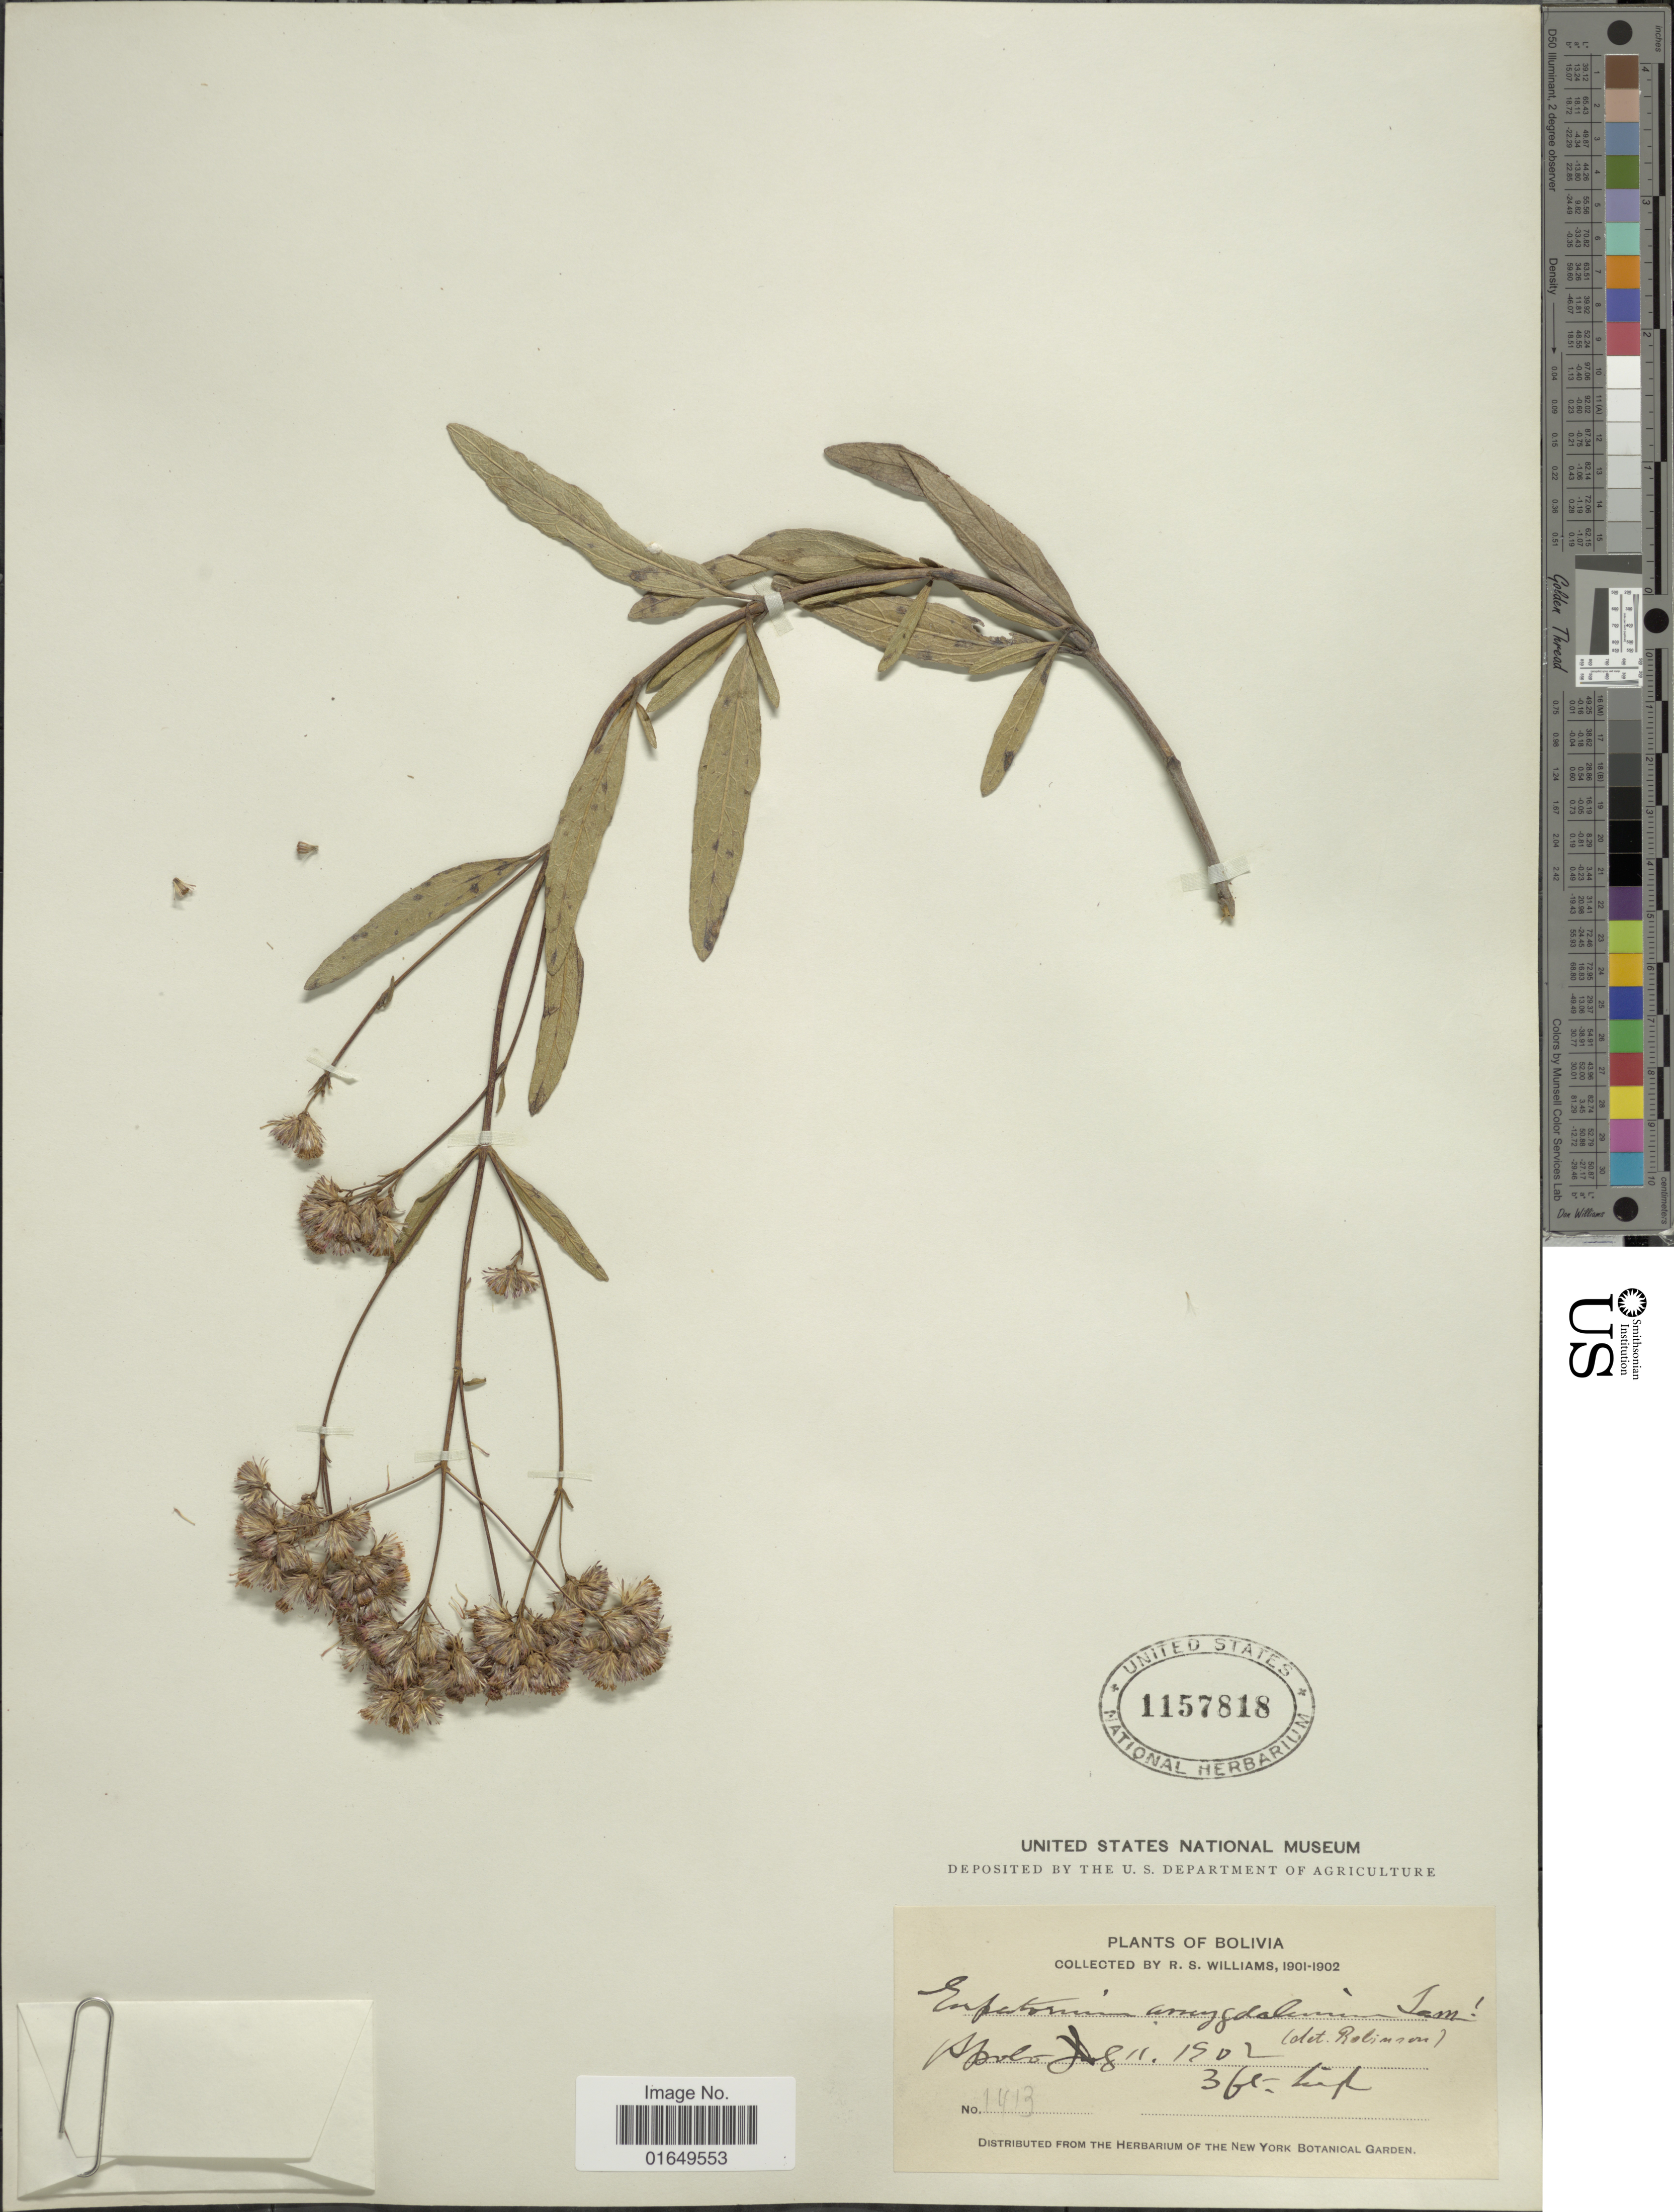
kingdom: Plantae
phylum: Tracheophyta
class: Magnoliopsida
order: Asterales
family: Asteraceae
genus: Ayapana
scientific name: Ayapana amygdalina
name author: (Lam.) R.M. King & H. Rob.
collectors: R. S. Williams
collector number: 1413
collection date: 1902-07-11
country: Bolivia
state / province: La Paz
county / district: Franz Tamayo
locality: Apolo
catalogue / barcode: US 1157818